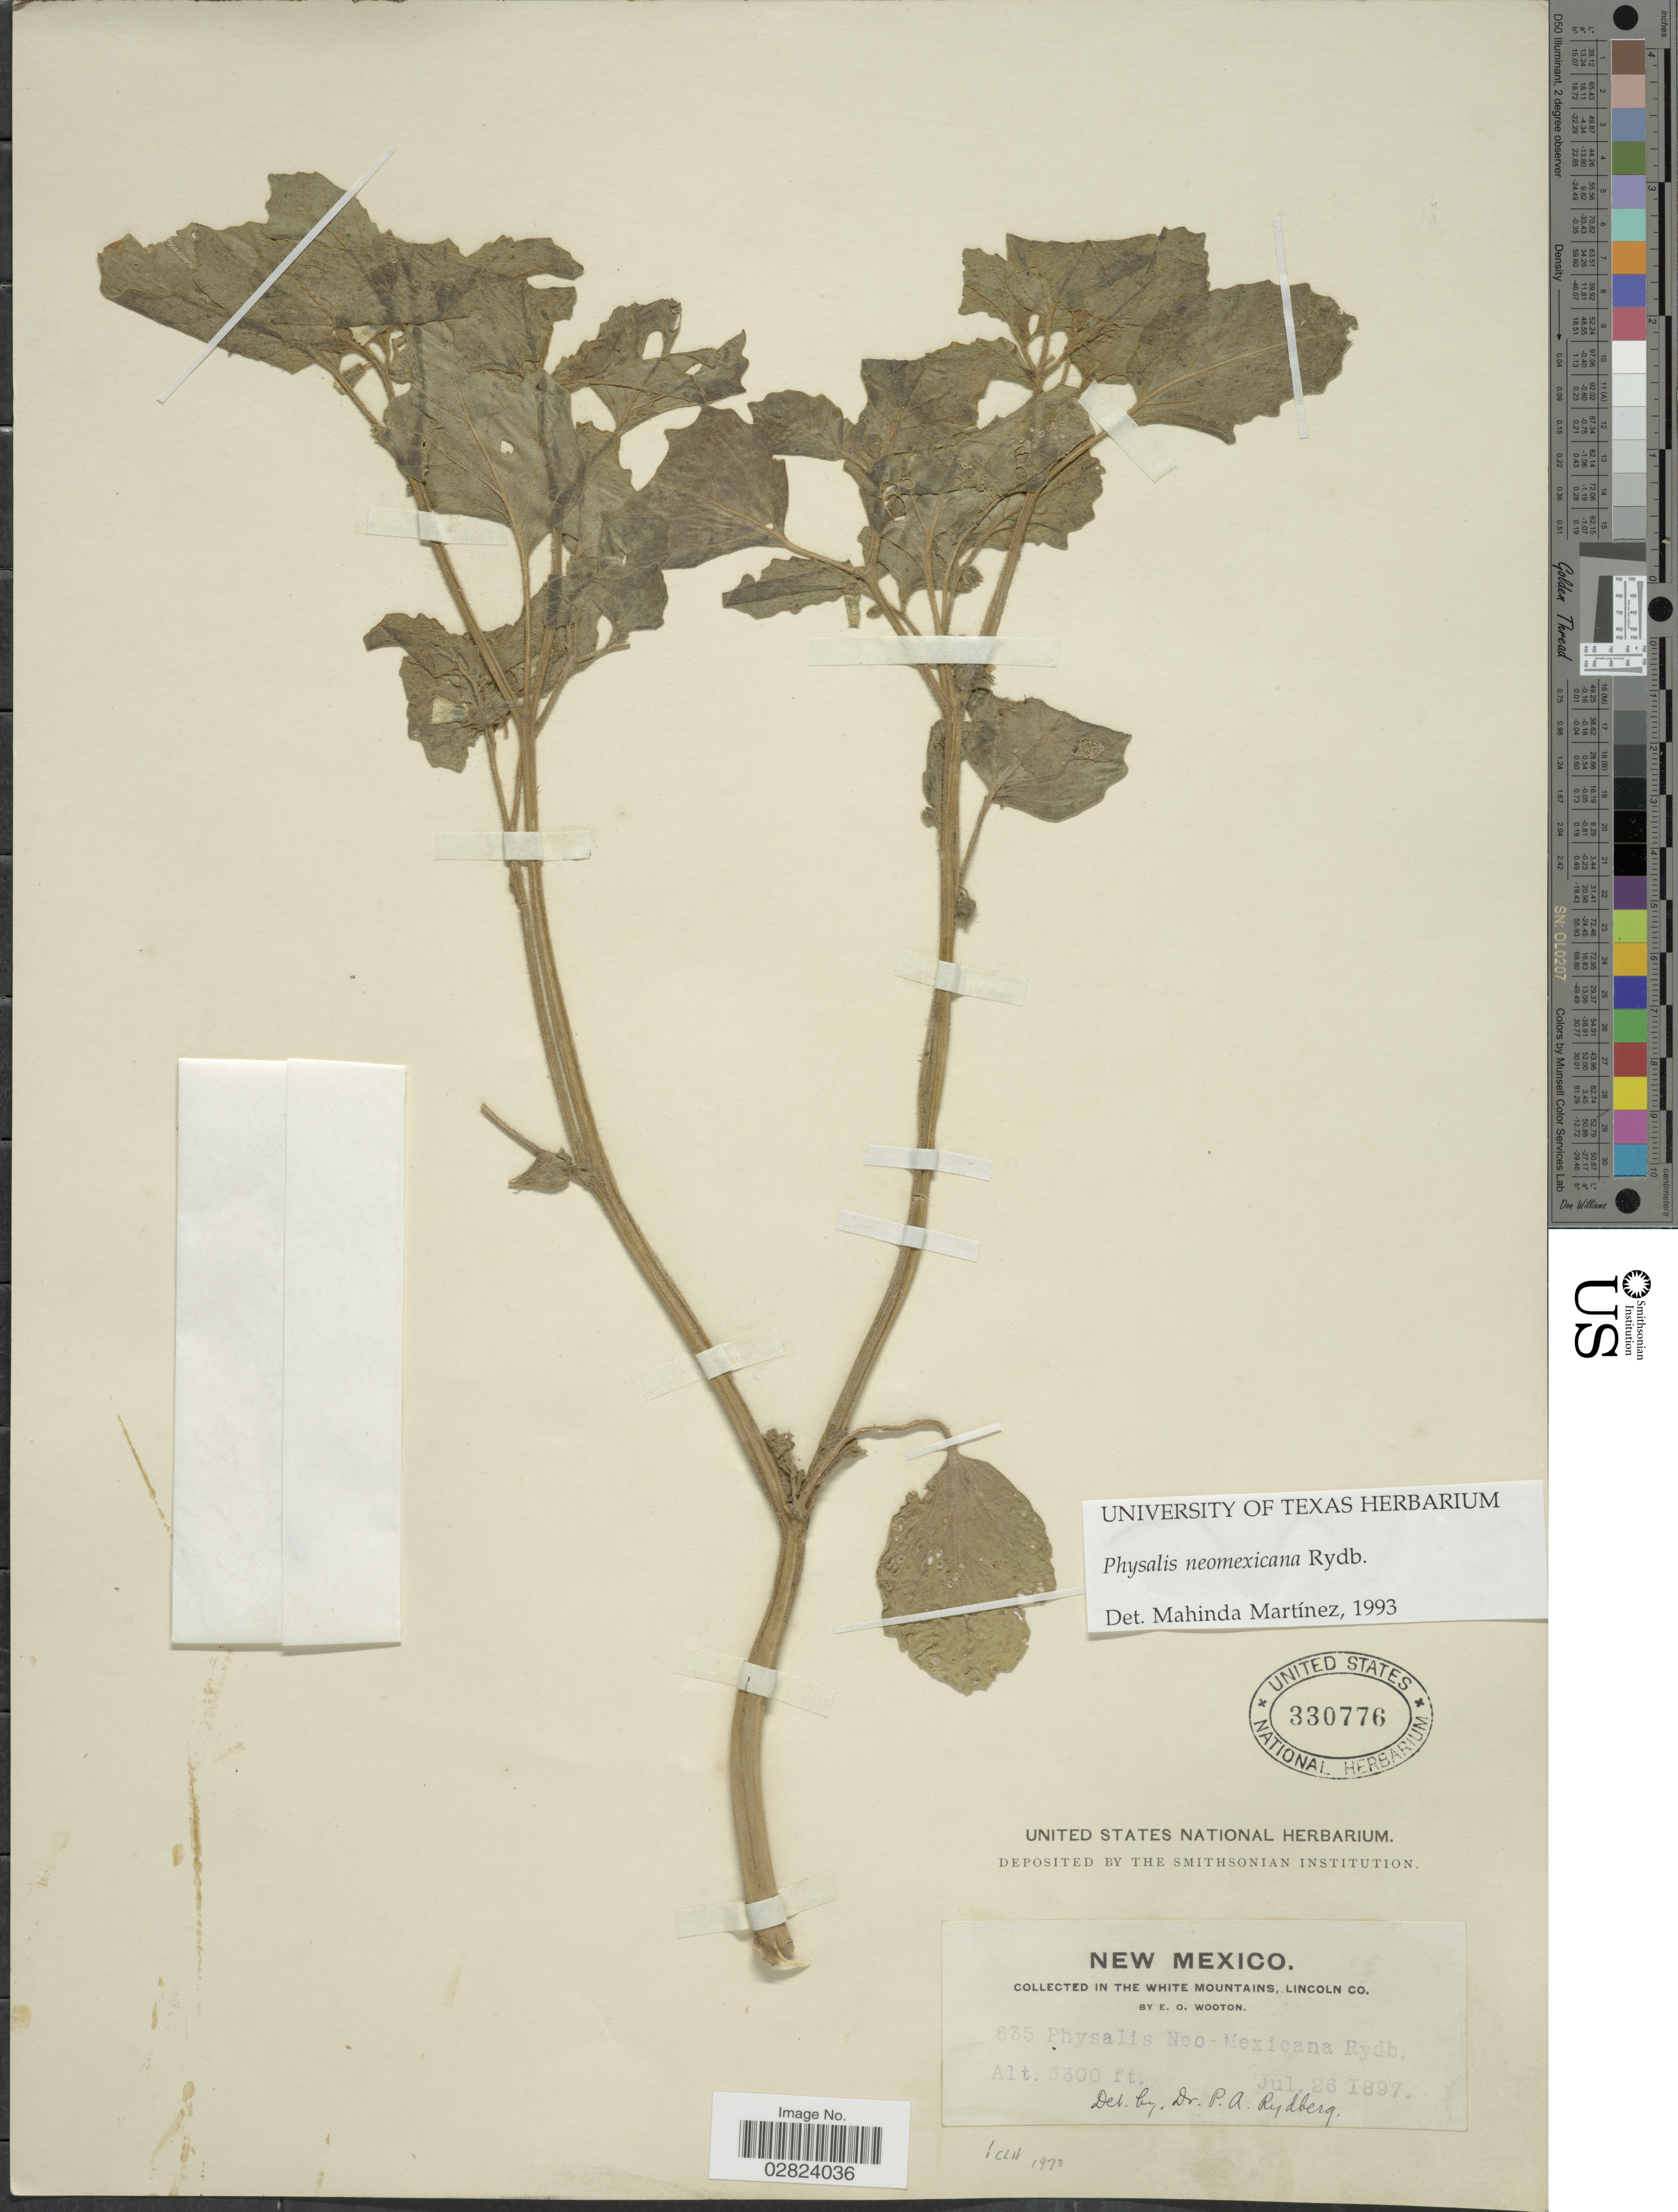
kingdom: Plantae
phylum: Tracheophyta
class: Magnoliopsida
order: Solanales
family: Solanaceae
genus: Physalis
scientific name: Physalis neomexicana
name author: Rydb.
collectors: E. O. Wooton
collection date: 1897-07-26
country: United States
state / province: New Mexico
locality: In the White Mountains, Lincoln Co.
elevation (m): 1920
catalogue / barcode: US 330776